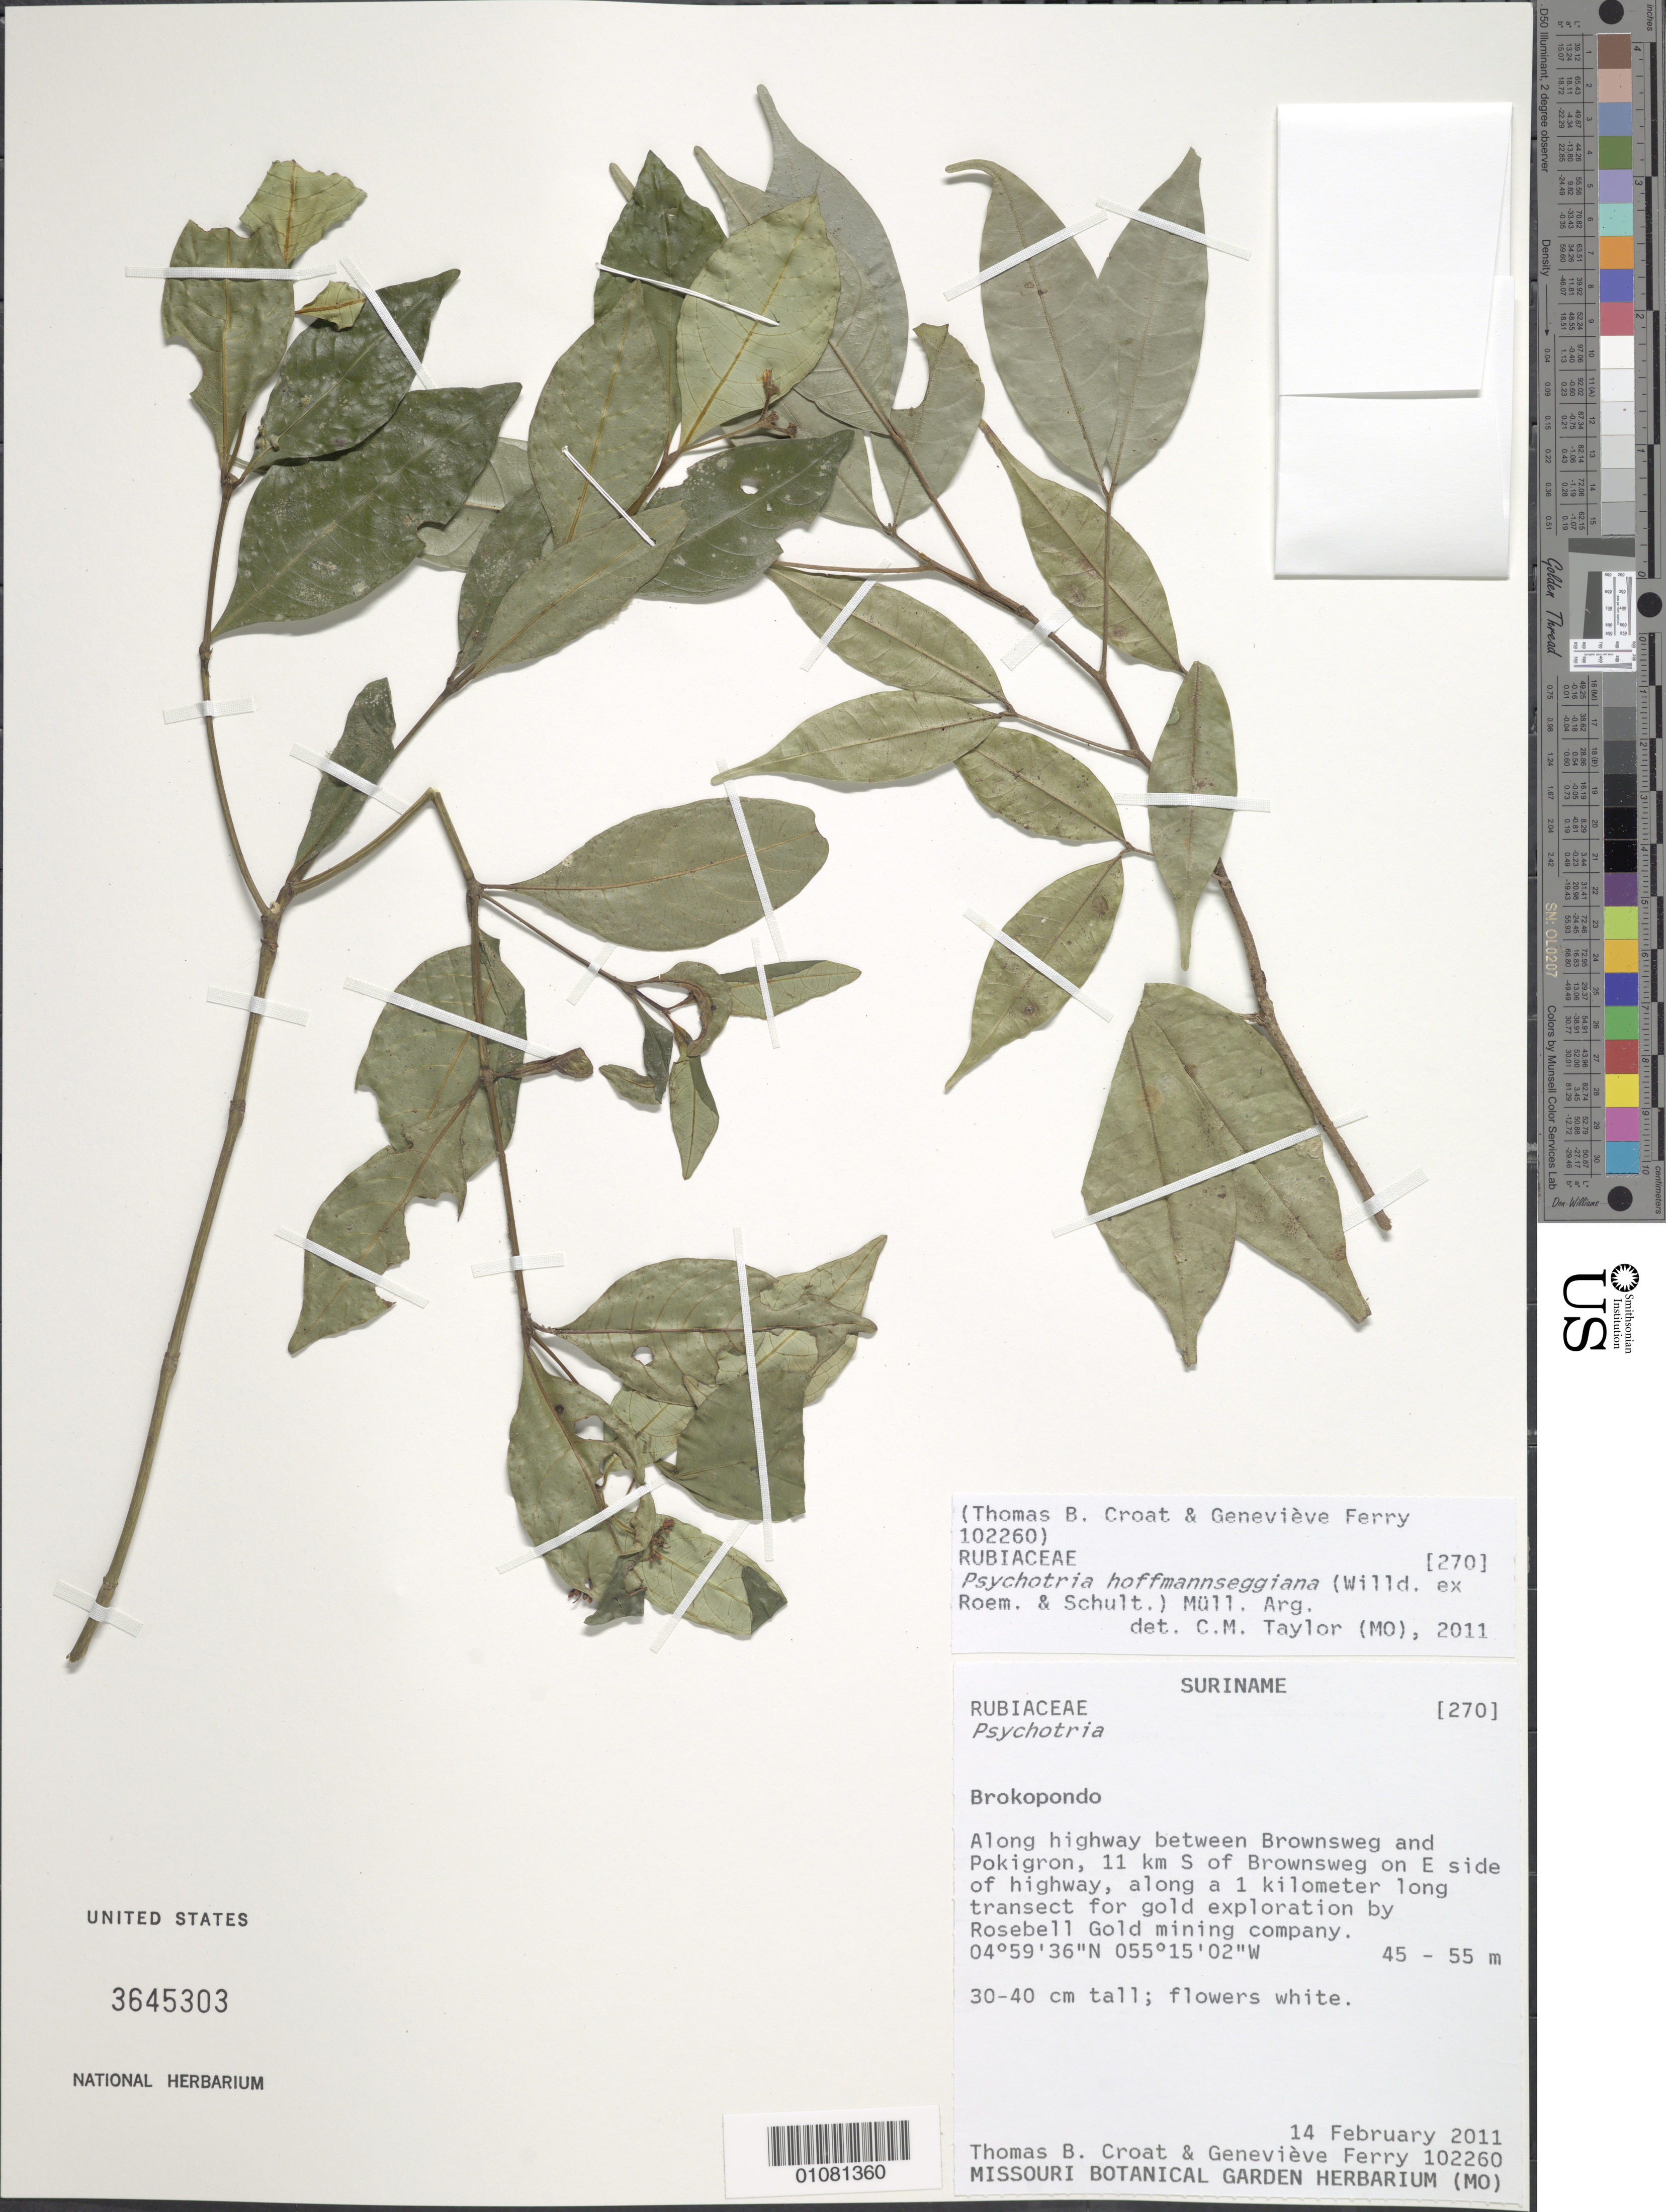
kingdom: Plantae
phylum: Tracheophyta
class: Magnoliopsida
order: Gentianales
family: Rubiaceae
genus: Palicourea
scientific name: Palicourea hoffmannseggiana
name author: (Roem. & Schult.) Borhidi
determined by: Kirkbride, J. H., Jr.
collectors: T. B. Croat & G. Ferry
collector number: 102260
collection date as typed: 14-Feb-11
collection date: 1911-02-14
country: Suriname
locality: Brownsweg to Pokigron, along highway, 11km S of Brownsweg on E side of highway, along a 1km long transect for gold exploration by Rosbell Gold mining company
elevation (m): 45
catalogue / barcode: US 3645303